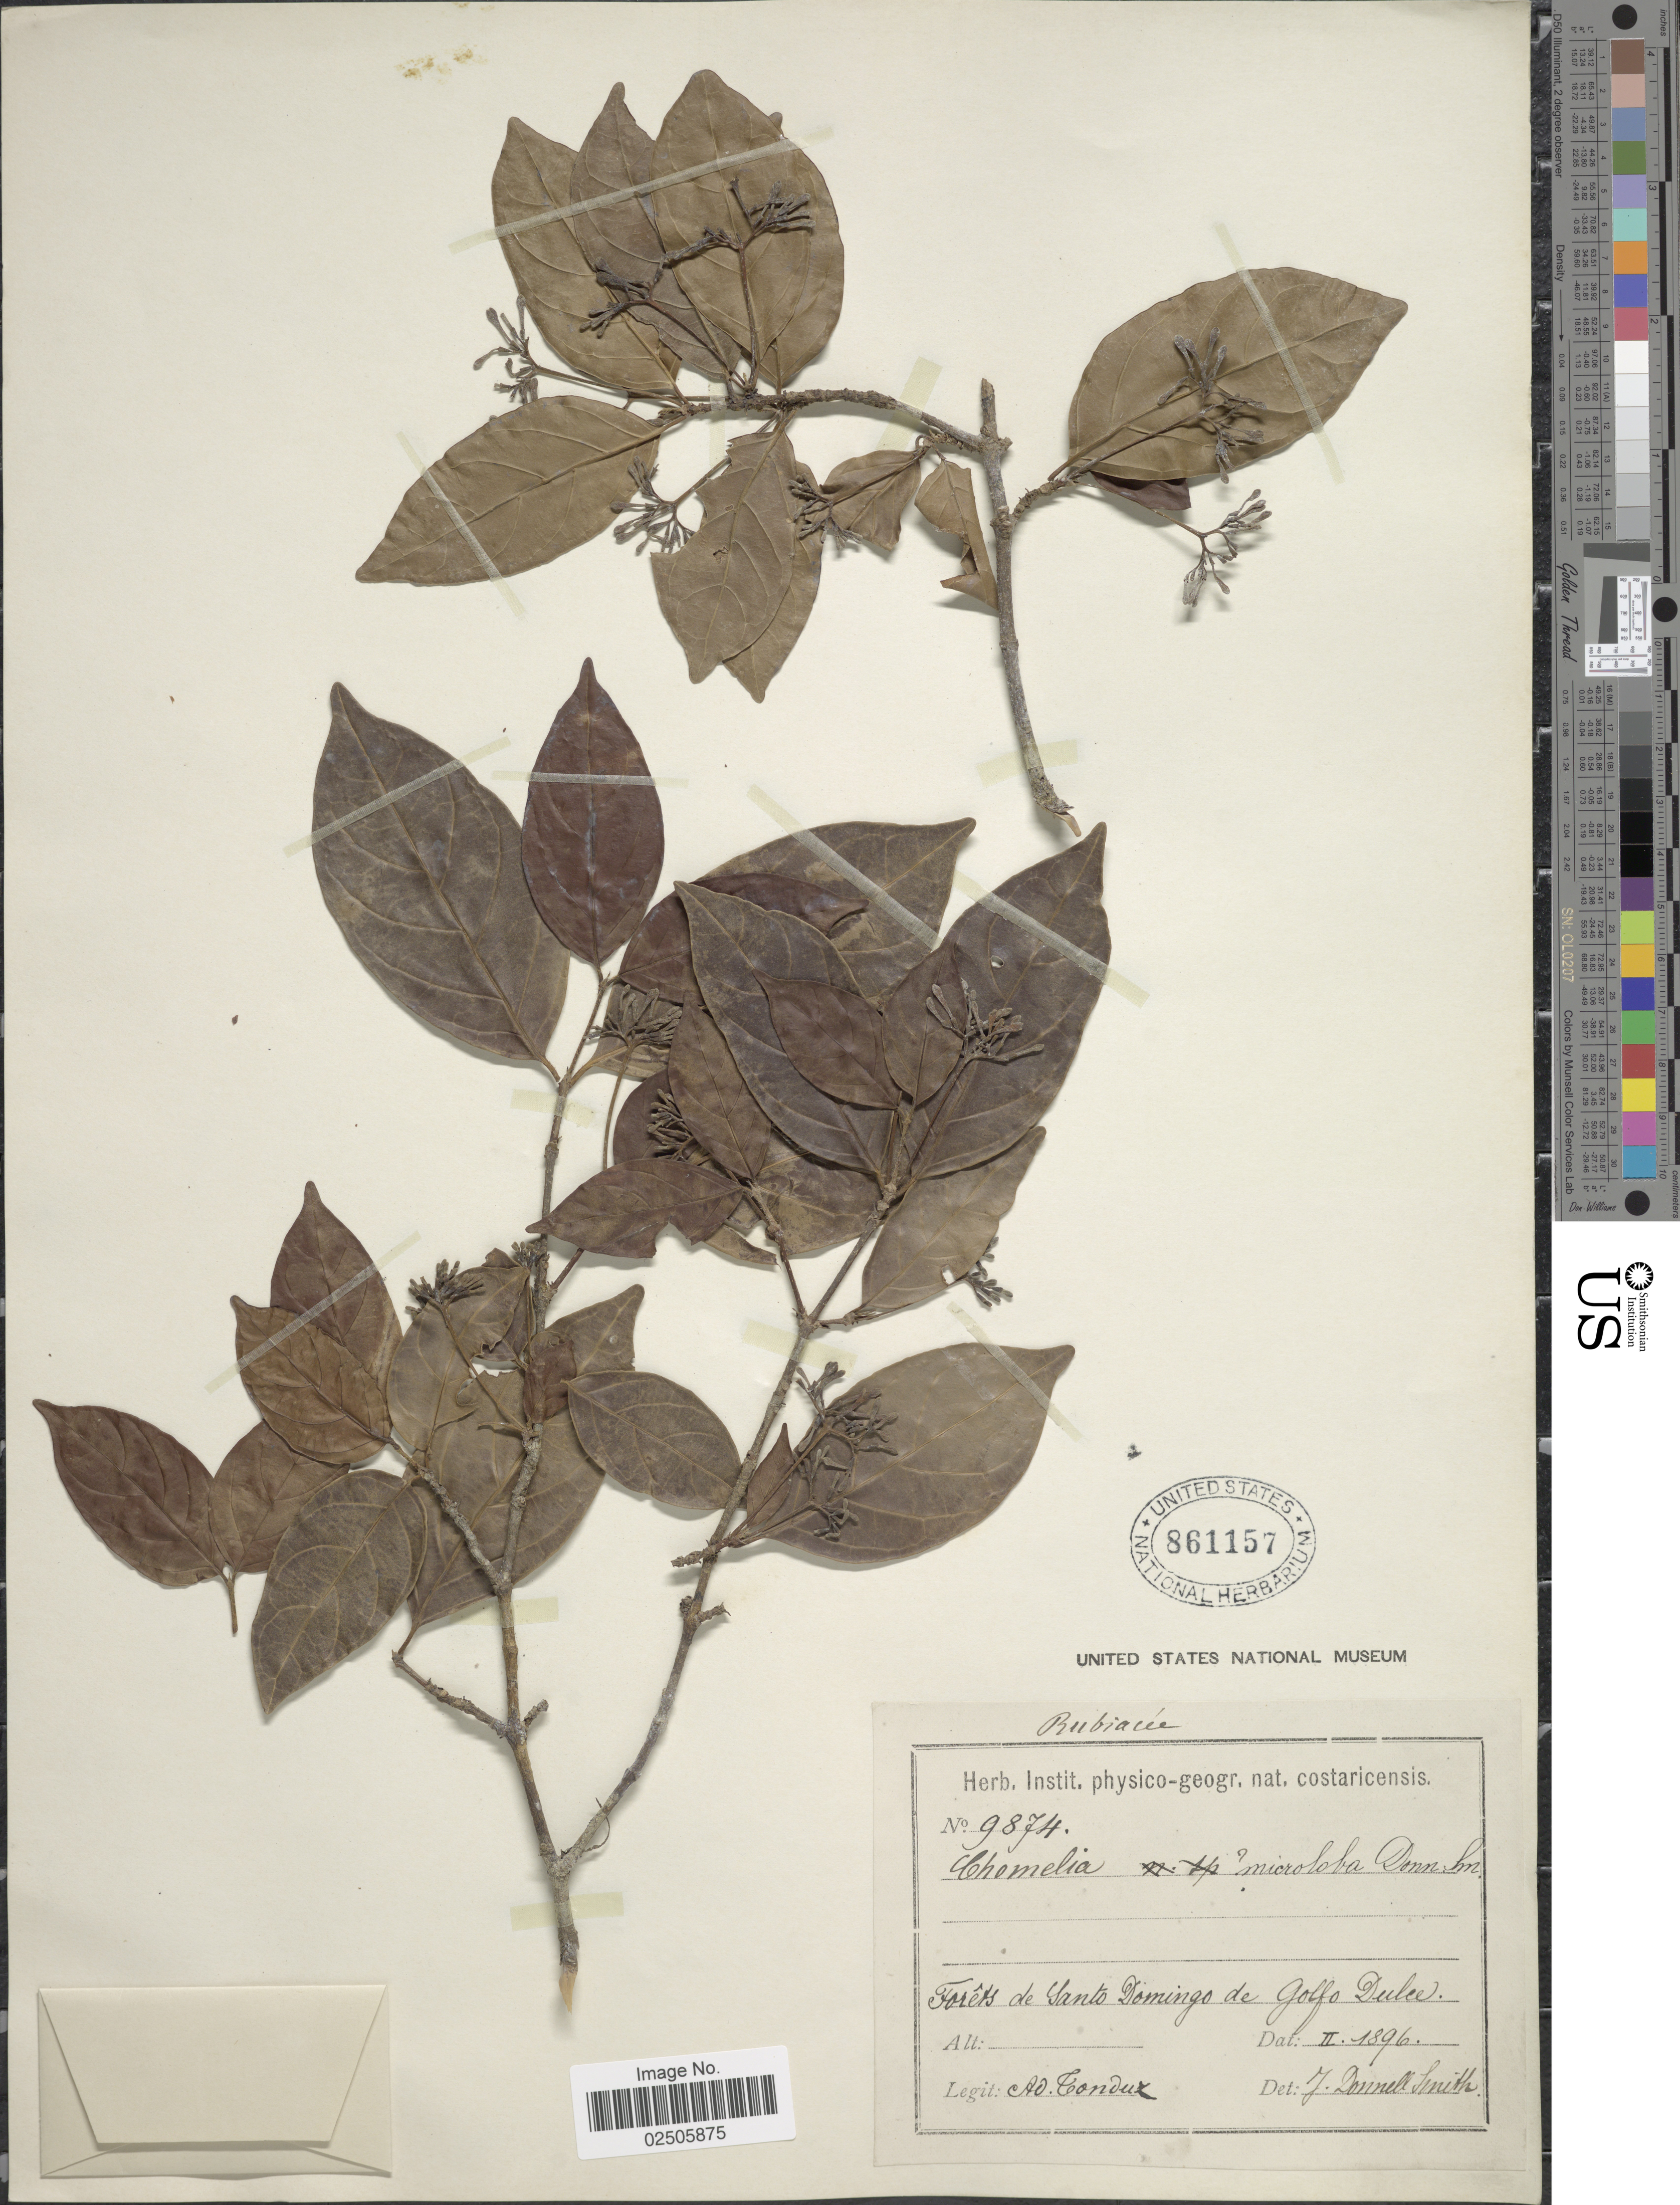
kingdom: Plantae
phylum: Tracheophyta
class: Magnoliopsida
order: Gentianales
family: Rubiaceae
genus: Chomelia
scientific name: Chomelia microloba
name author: Donn. Sm.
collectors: A. Tonduz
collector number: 9874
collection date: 1896-02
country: Costa Rica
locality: Forets de Santo Domingo de Golfo Dulce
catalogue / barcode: US 861157